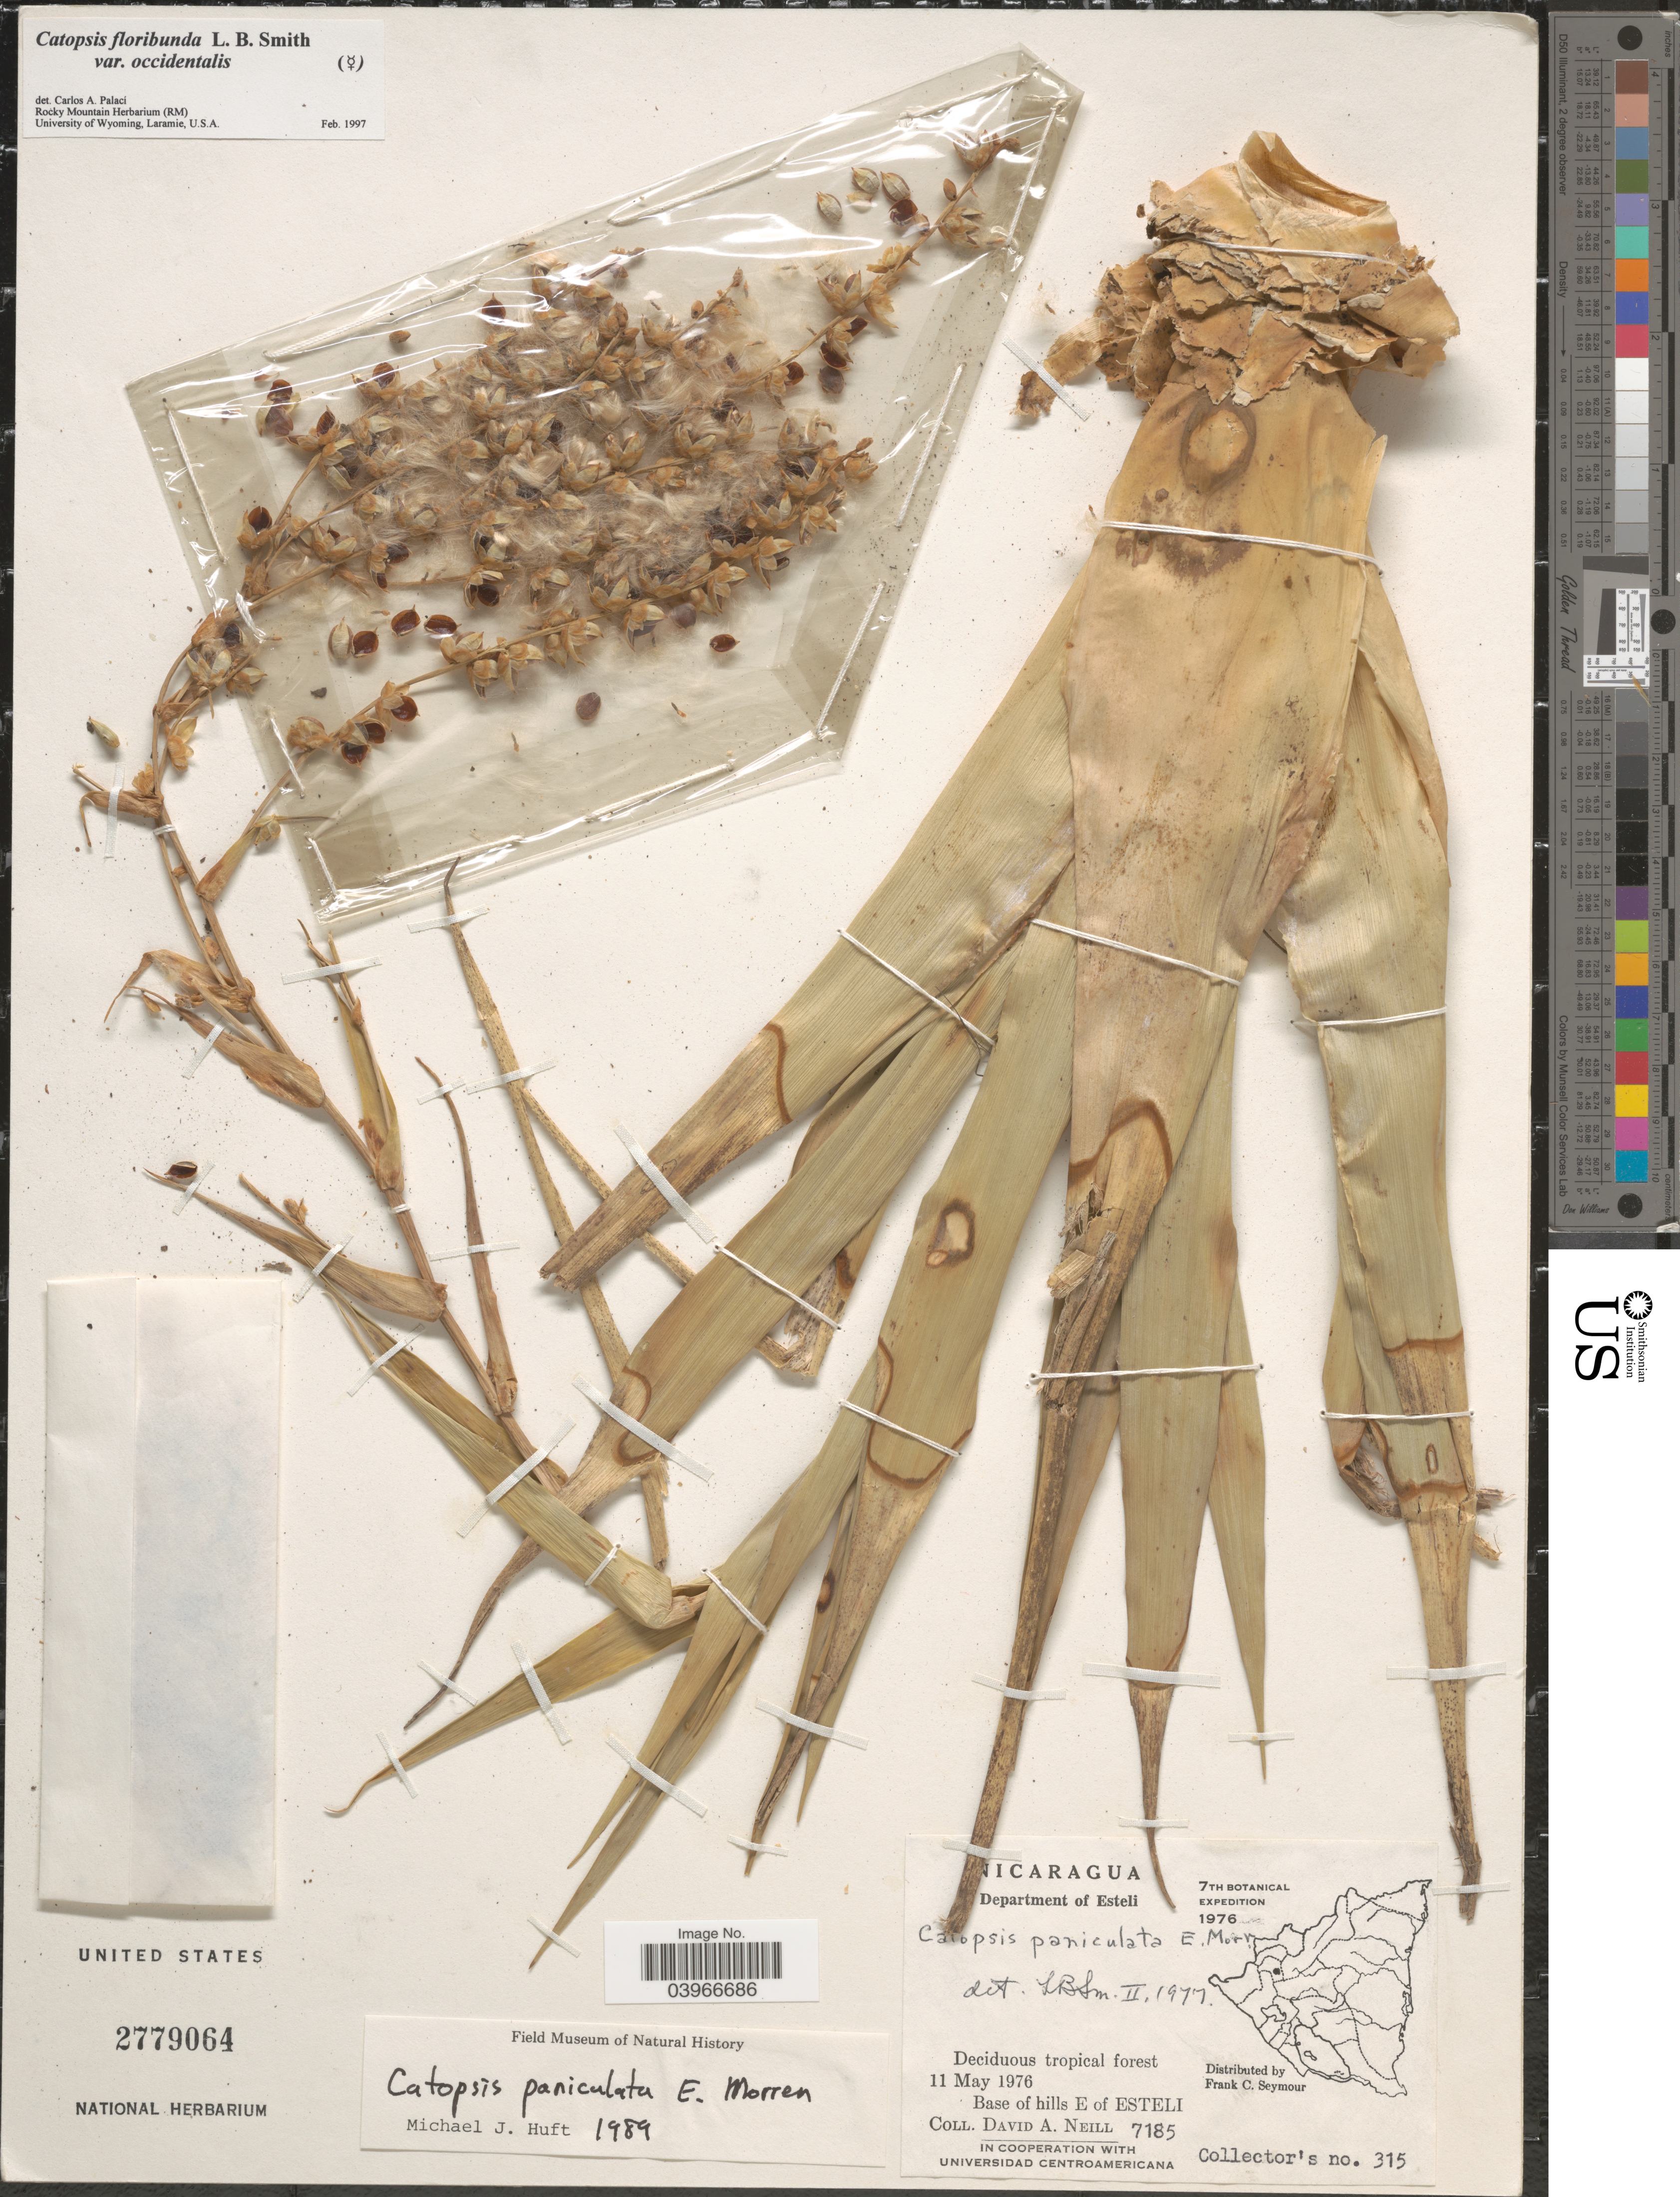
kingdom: Plantae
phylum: Tracheophyta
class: Liliopsida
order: Poales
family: Bromeliaceae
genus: Catopsis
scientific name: Catopsis floribunda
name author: L.B. Sm.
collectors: D. A. Neill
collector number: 7185/315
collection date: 1976-05-11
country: Nicaragua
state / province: Esteli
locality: Department of Esteli. Base of hills E of Esteli.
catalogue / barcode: US 2779064